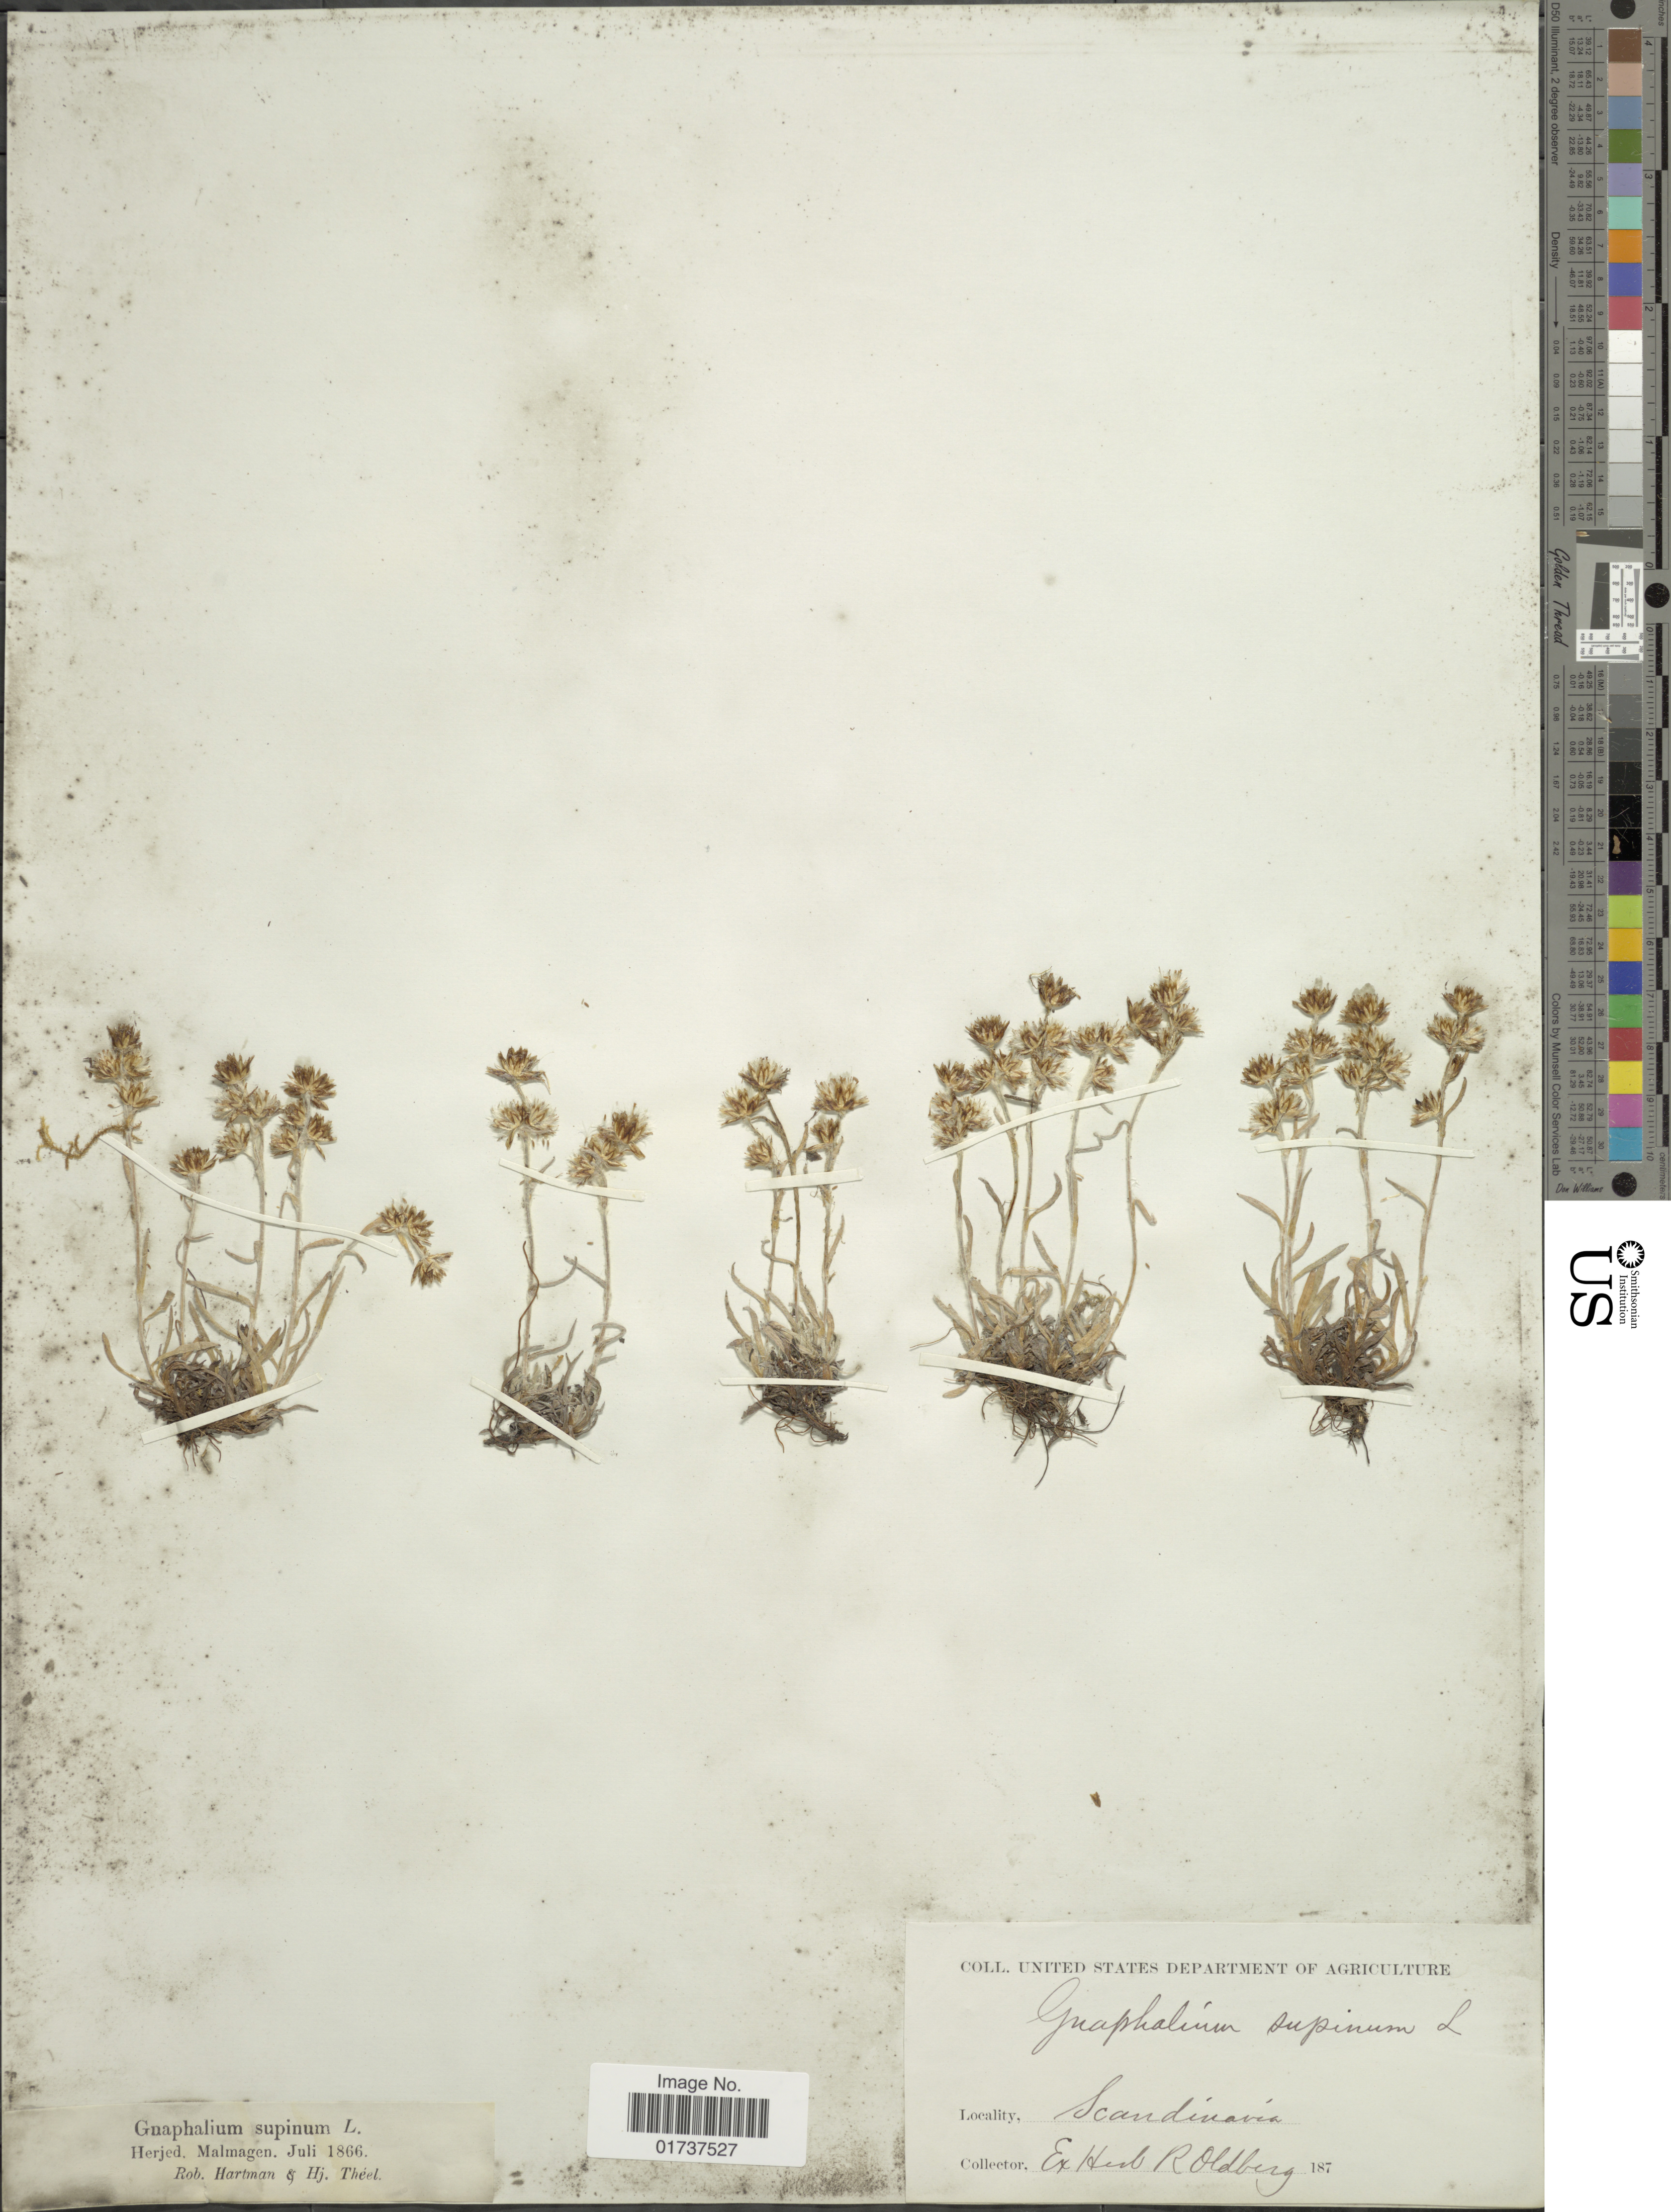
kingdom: Plantae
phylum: Tracheophyta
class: Magnoliopsida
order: Asterales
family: Asteraceae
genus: Gnaphalium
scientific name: Gnaphalium supinum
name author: L.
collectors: R. Hartman & H. Théel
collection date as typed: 187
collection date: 1866-07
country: Sweden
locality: Scandinavea, Herjed, Malmagen